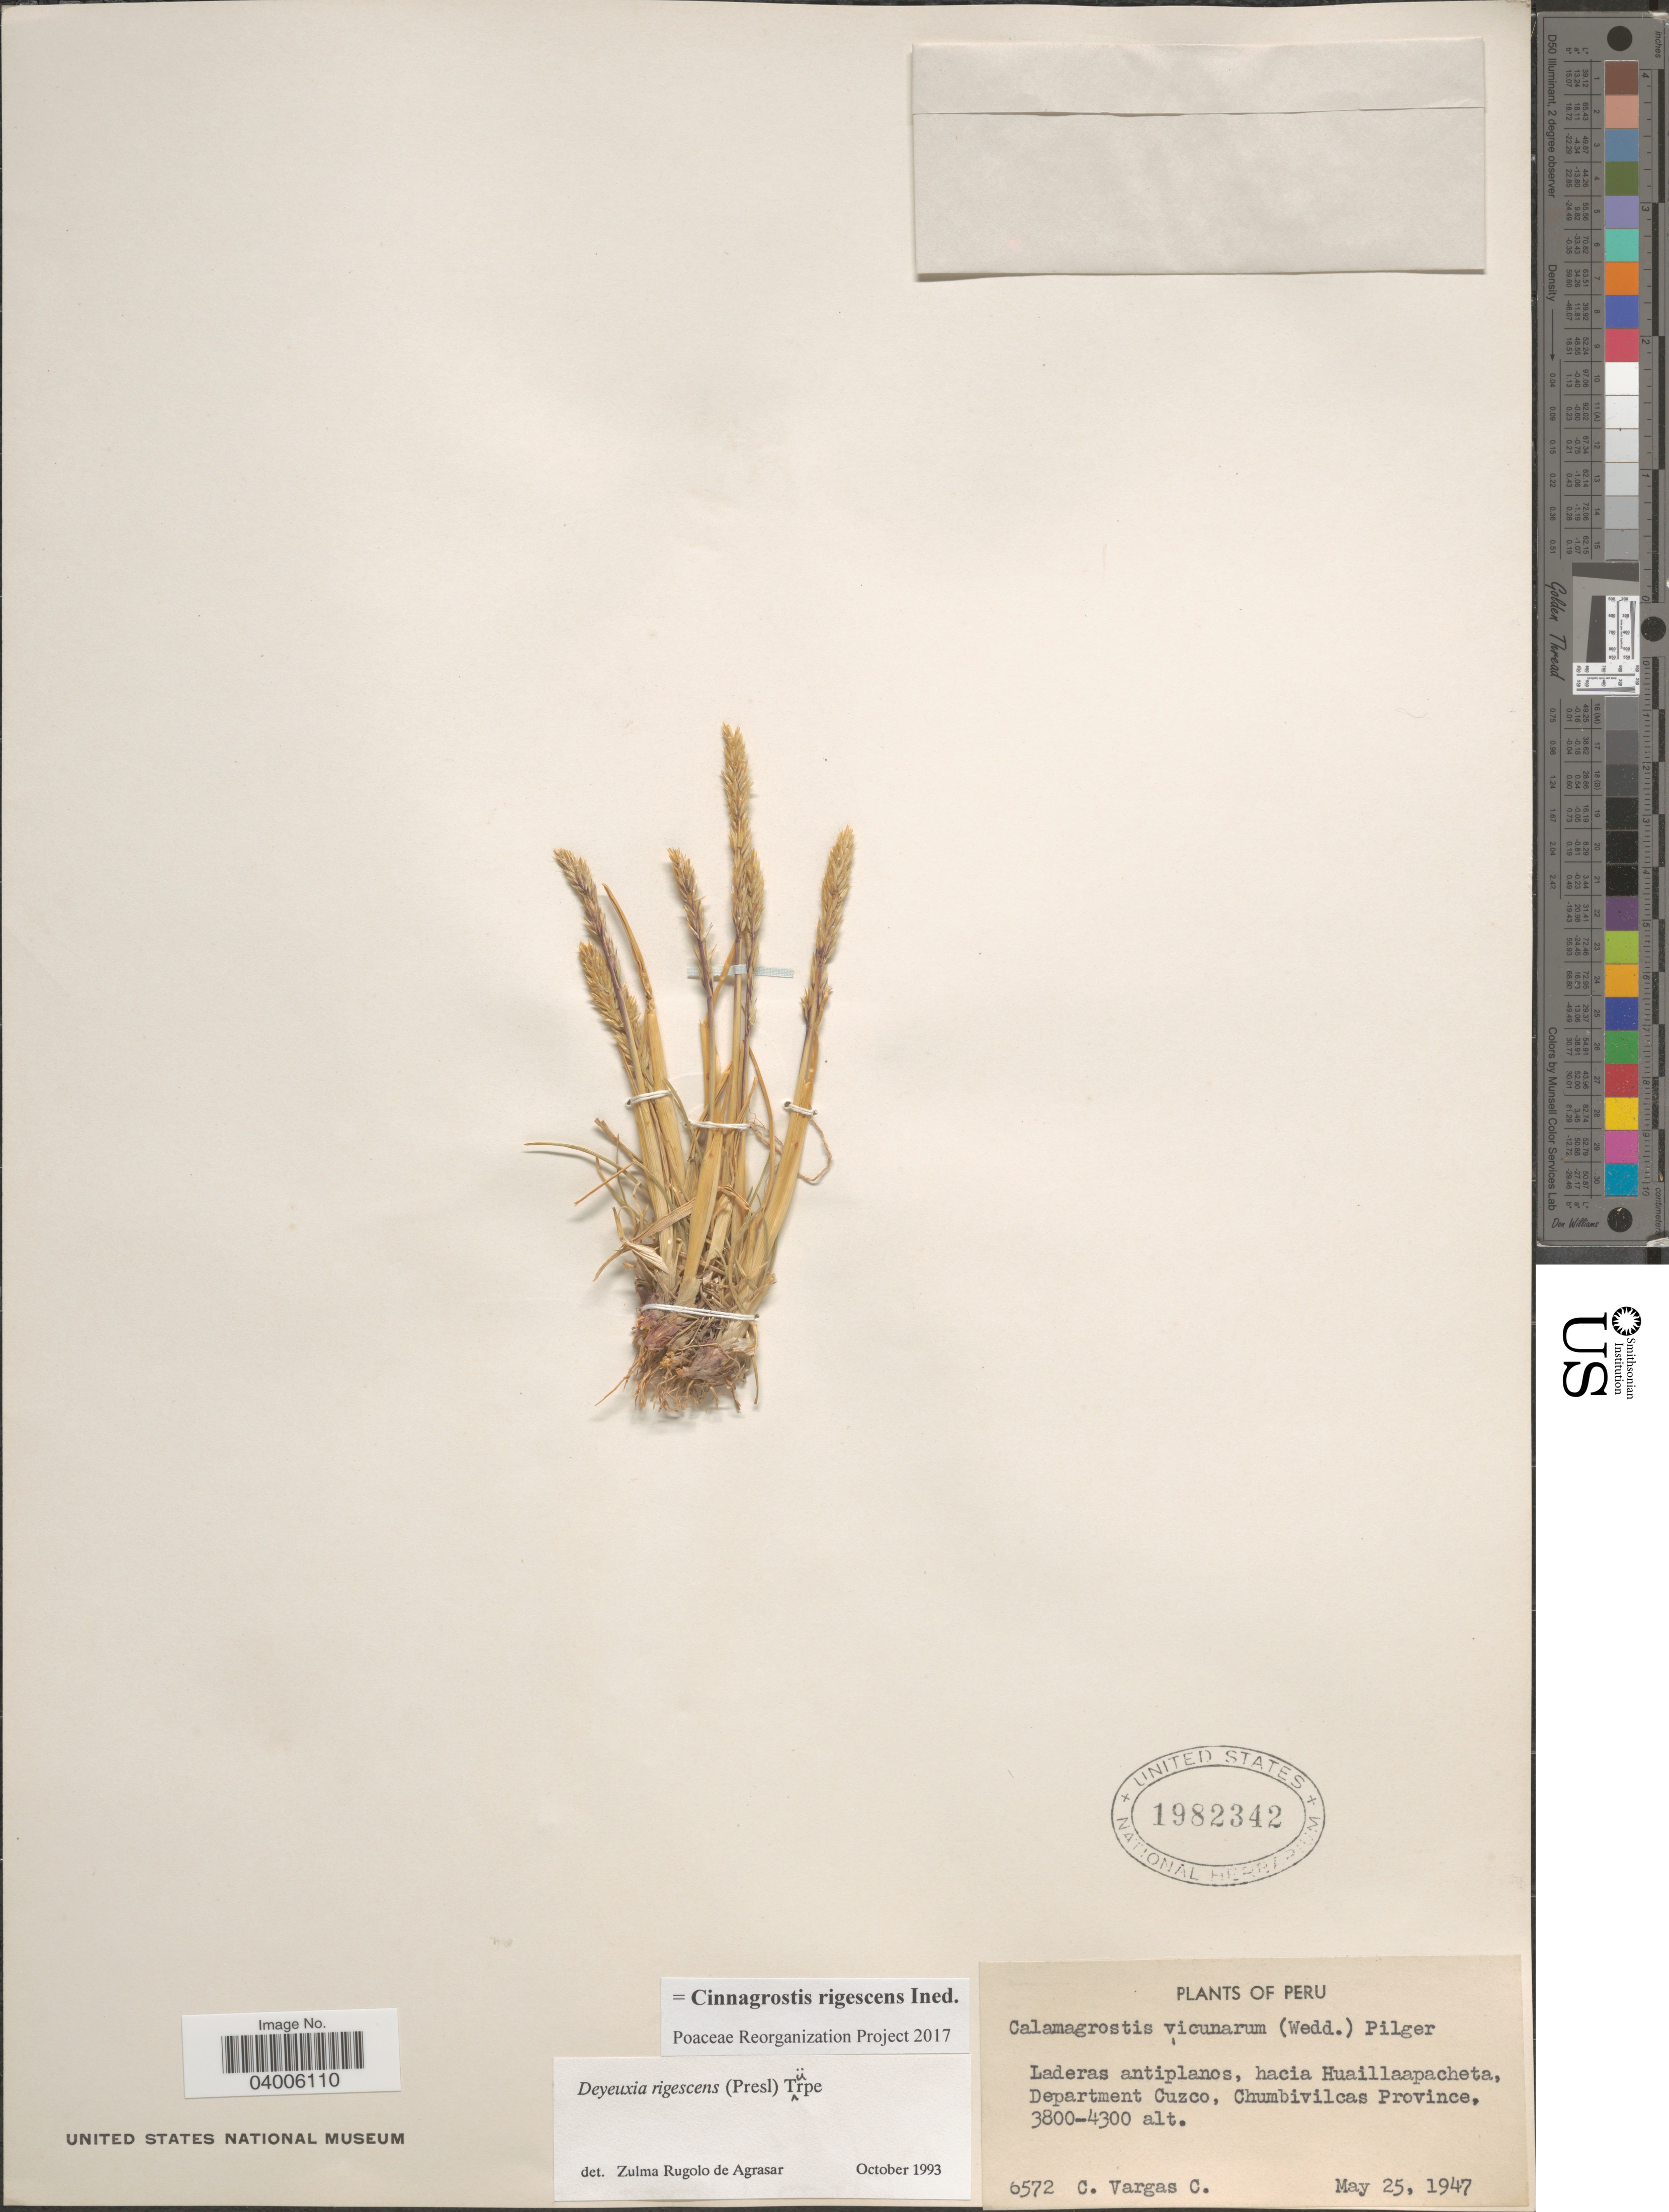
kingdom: Plantae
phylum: Tracheophyta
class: Liliopsida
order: Poales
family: Poaceae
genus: Cinnagrostis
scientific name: Cinnagrostis rigescens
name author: (J. Presl) P.M. Peterson et al.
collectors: C. Vargas Calderón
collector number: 6572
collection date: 1947-05-25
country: Peru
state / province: Cusco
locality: Laderas antiplanos, hacia Huaillaapacheta, Department Cuzco, Chumbivilcas Province.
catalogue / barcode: US 1982342